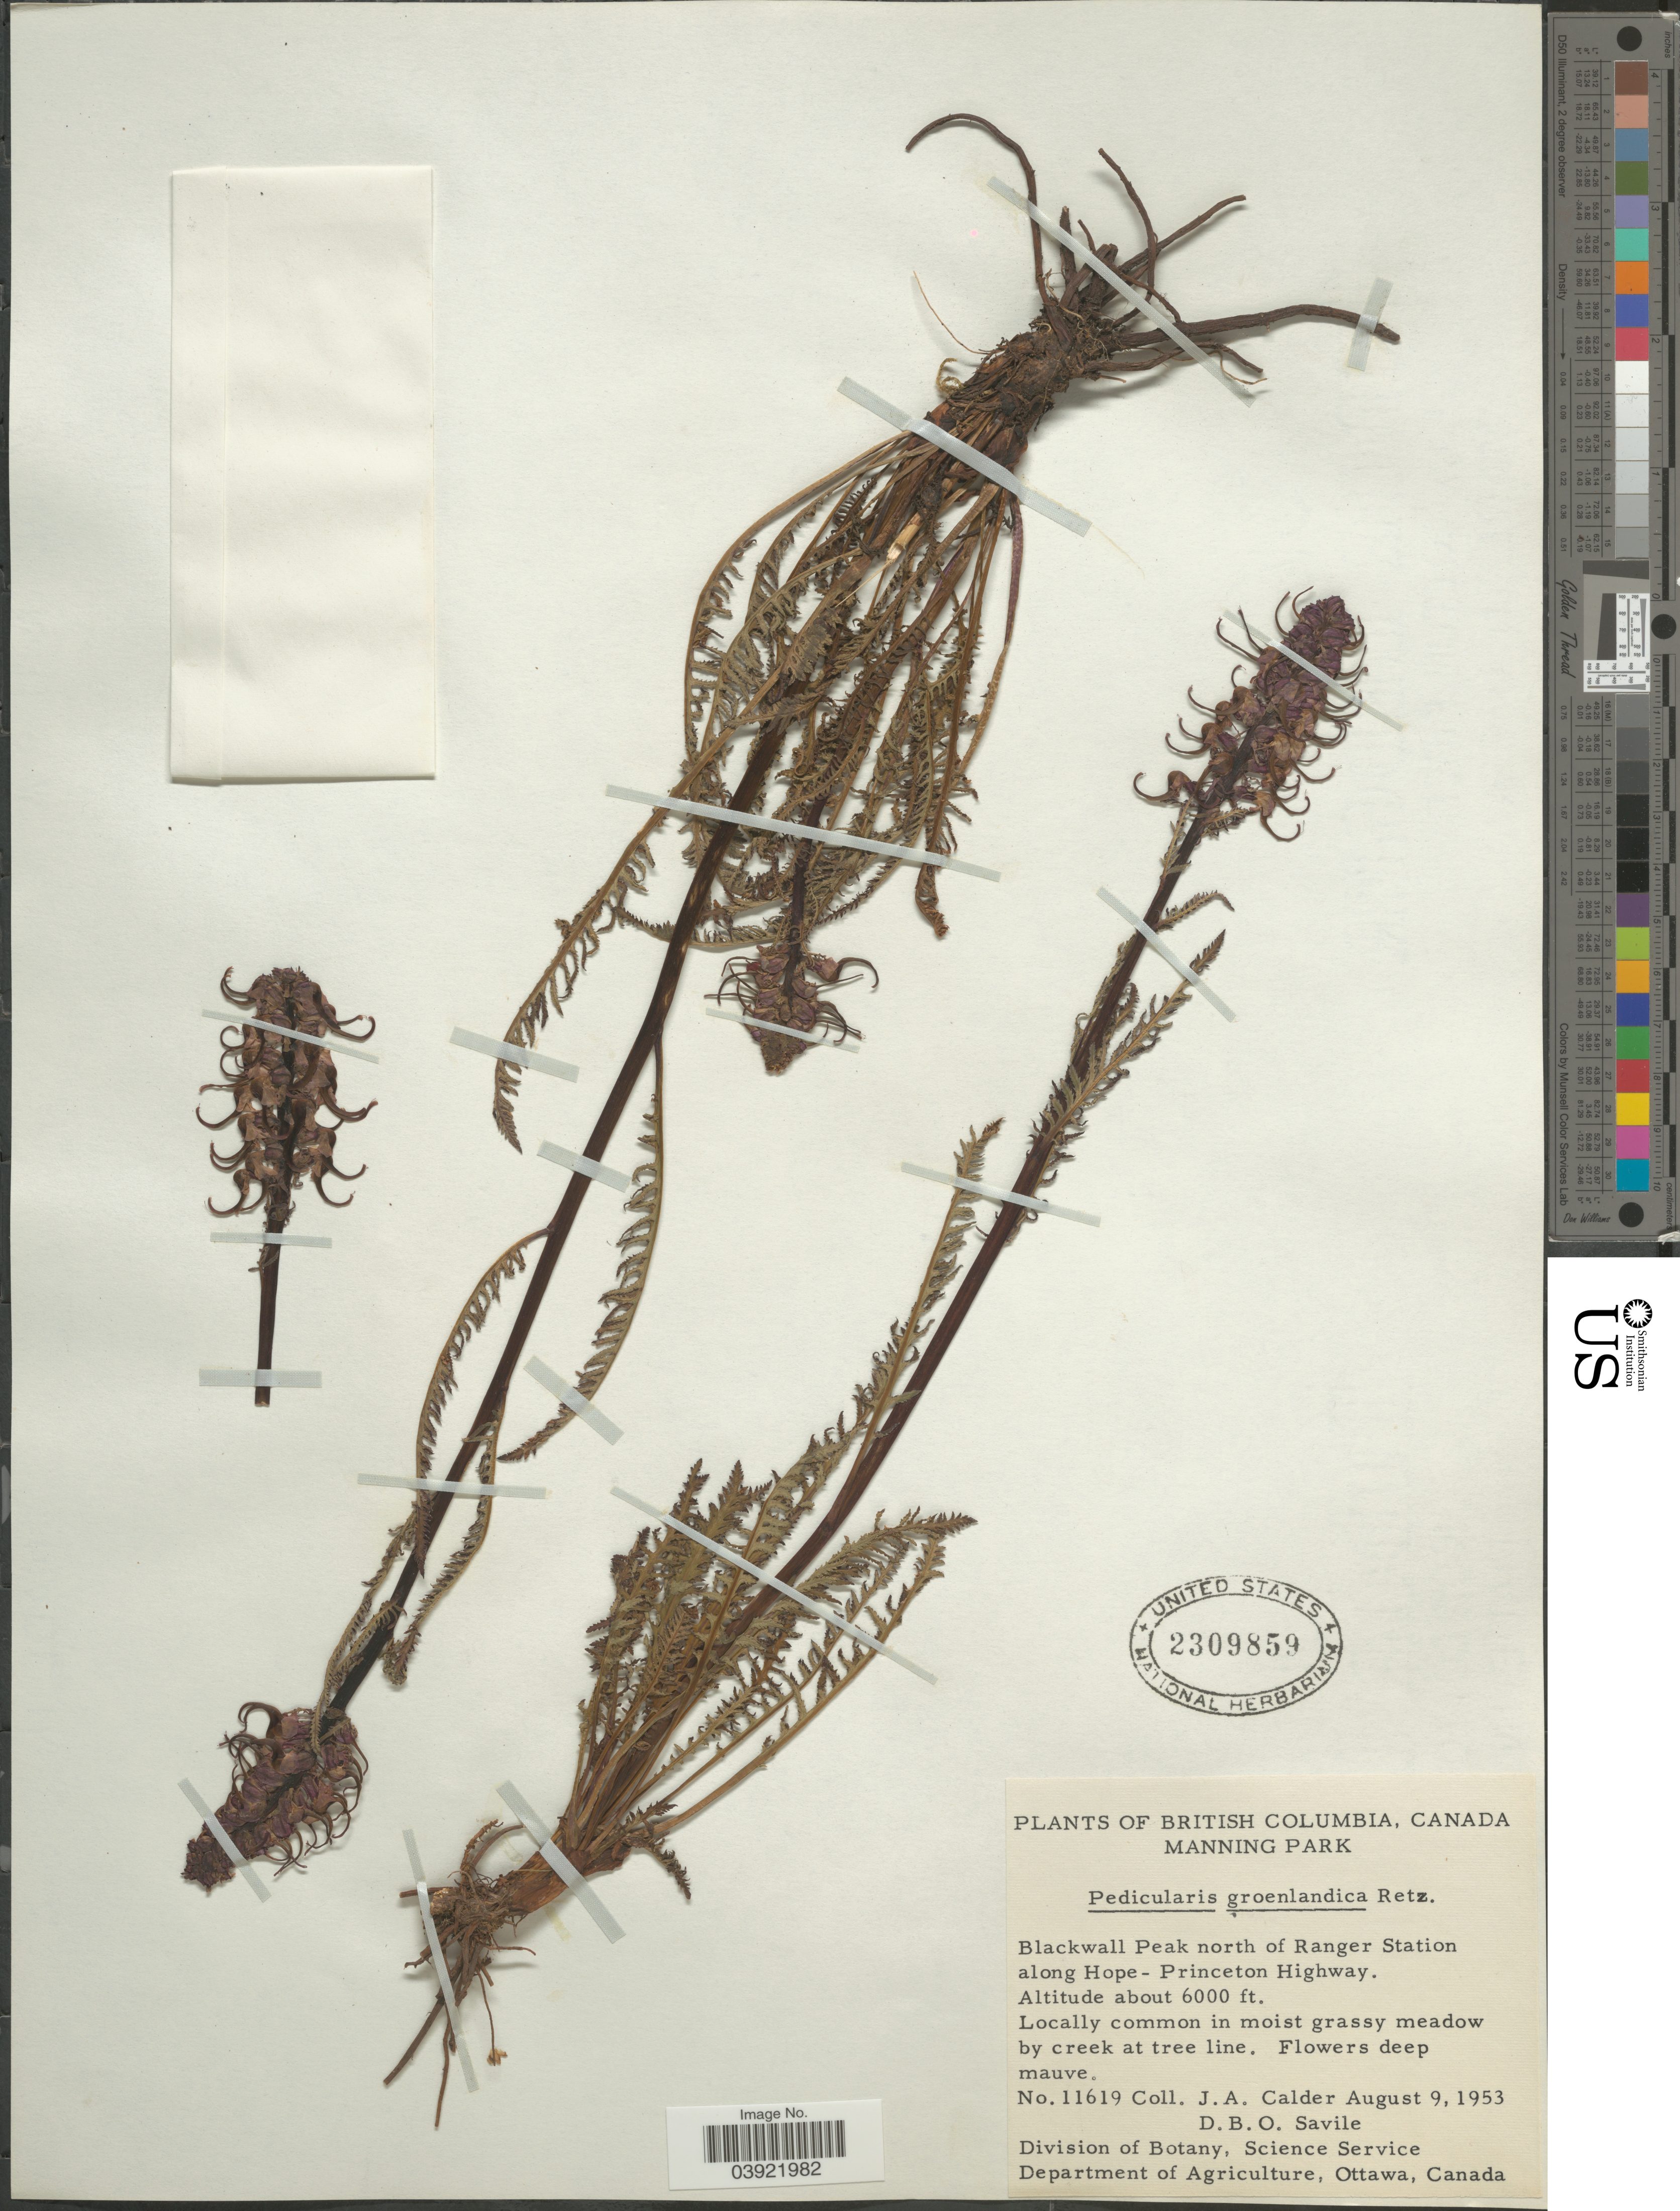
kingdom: Plantae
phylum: Tracheophyta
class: Magnoliopsida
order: Lamiales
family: Orobanchaceae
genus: Pedicularis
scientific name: Pedicularis groenlandica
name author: Retz.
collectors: J. A. Calder & D. Savile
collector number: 11619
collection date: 1953-08-09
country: Canada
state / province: British Columbia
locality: Manning Park. Blackwall Peak north of Ranger Station along Hope - Princeton Highway.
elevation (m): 1829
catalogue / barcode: US 2309859